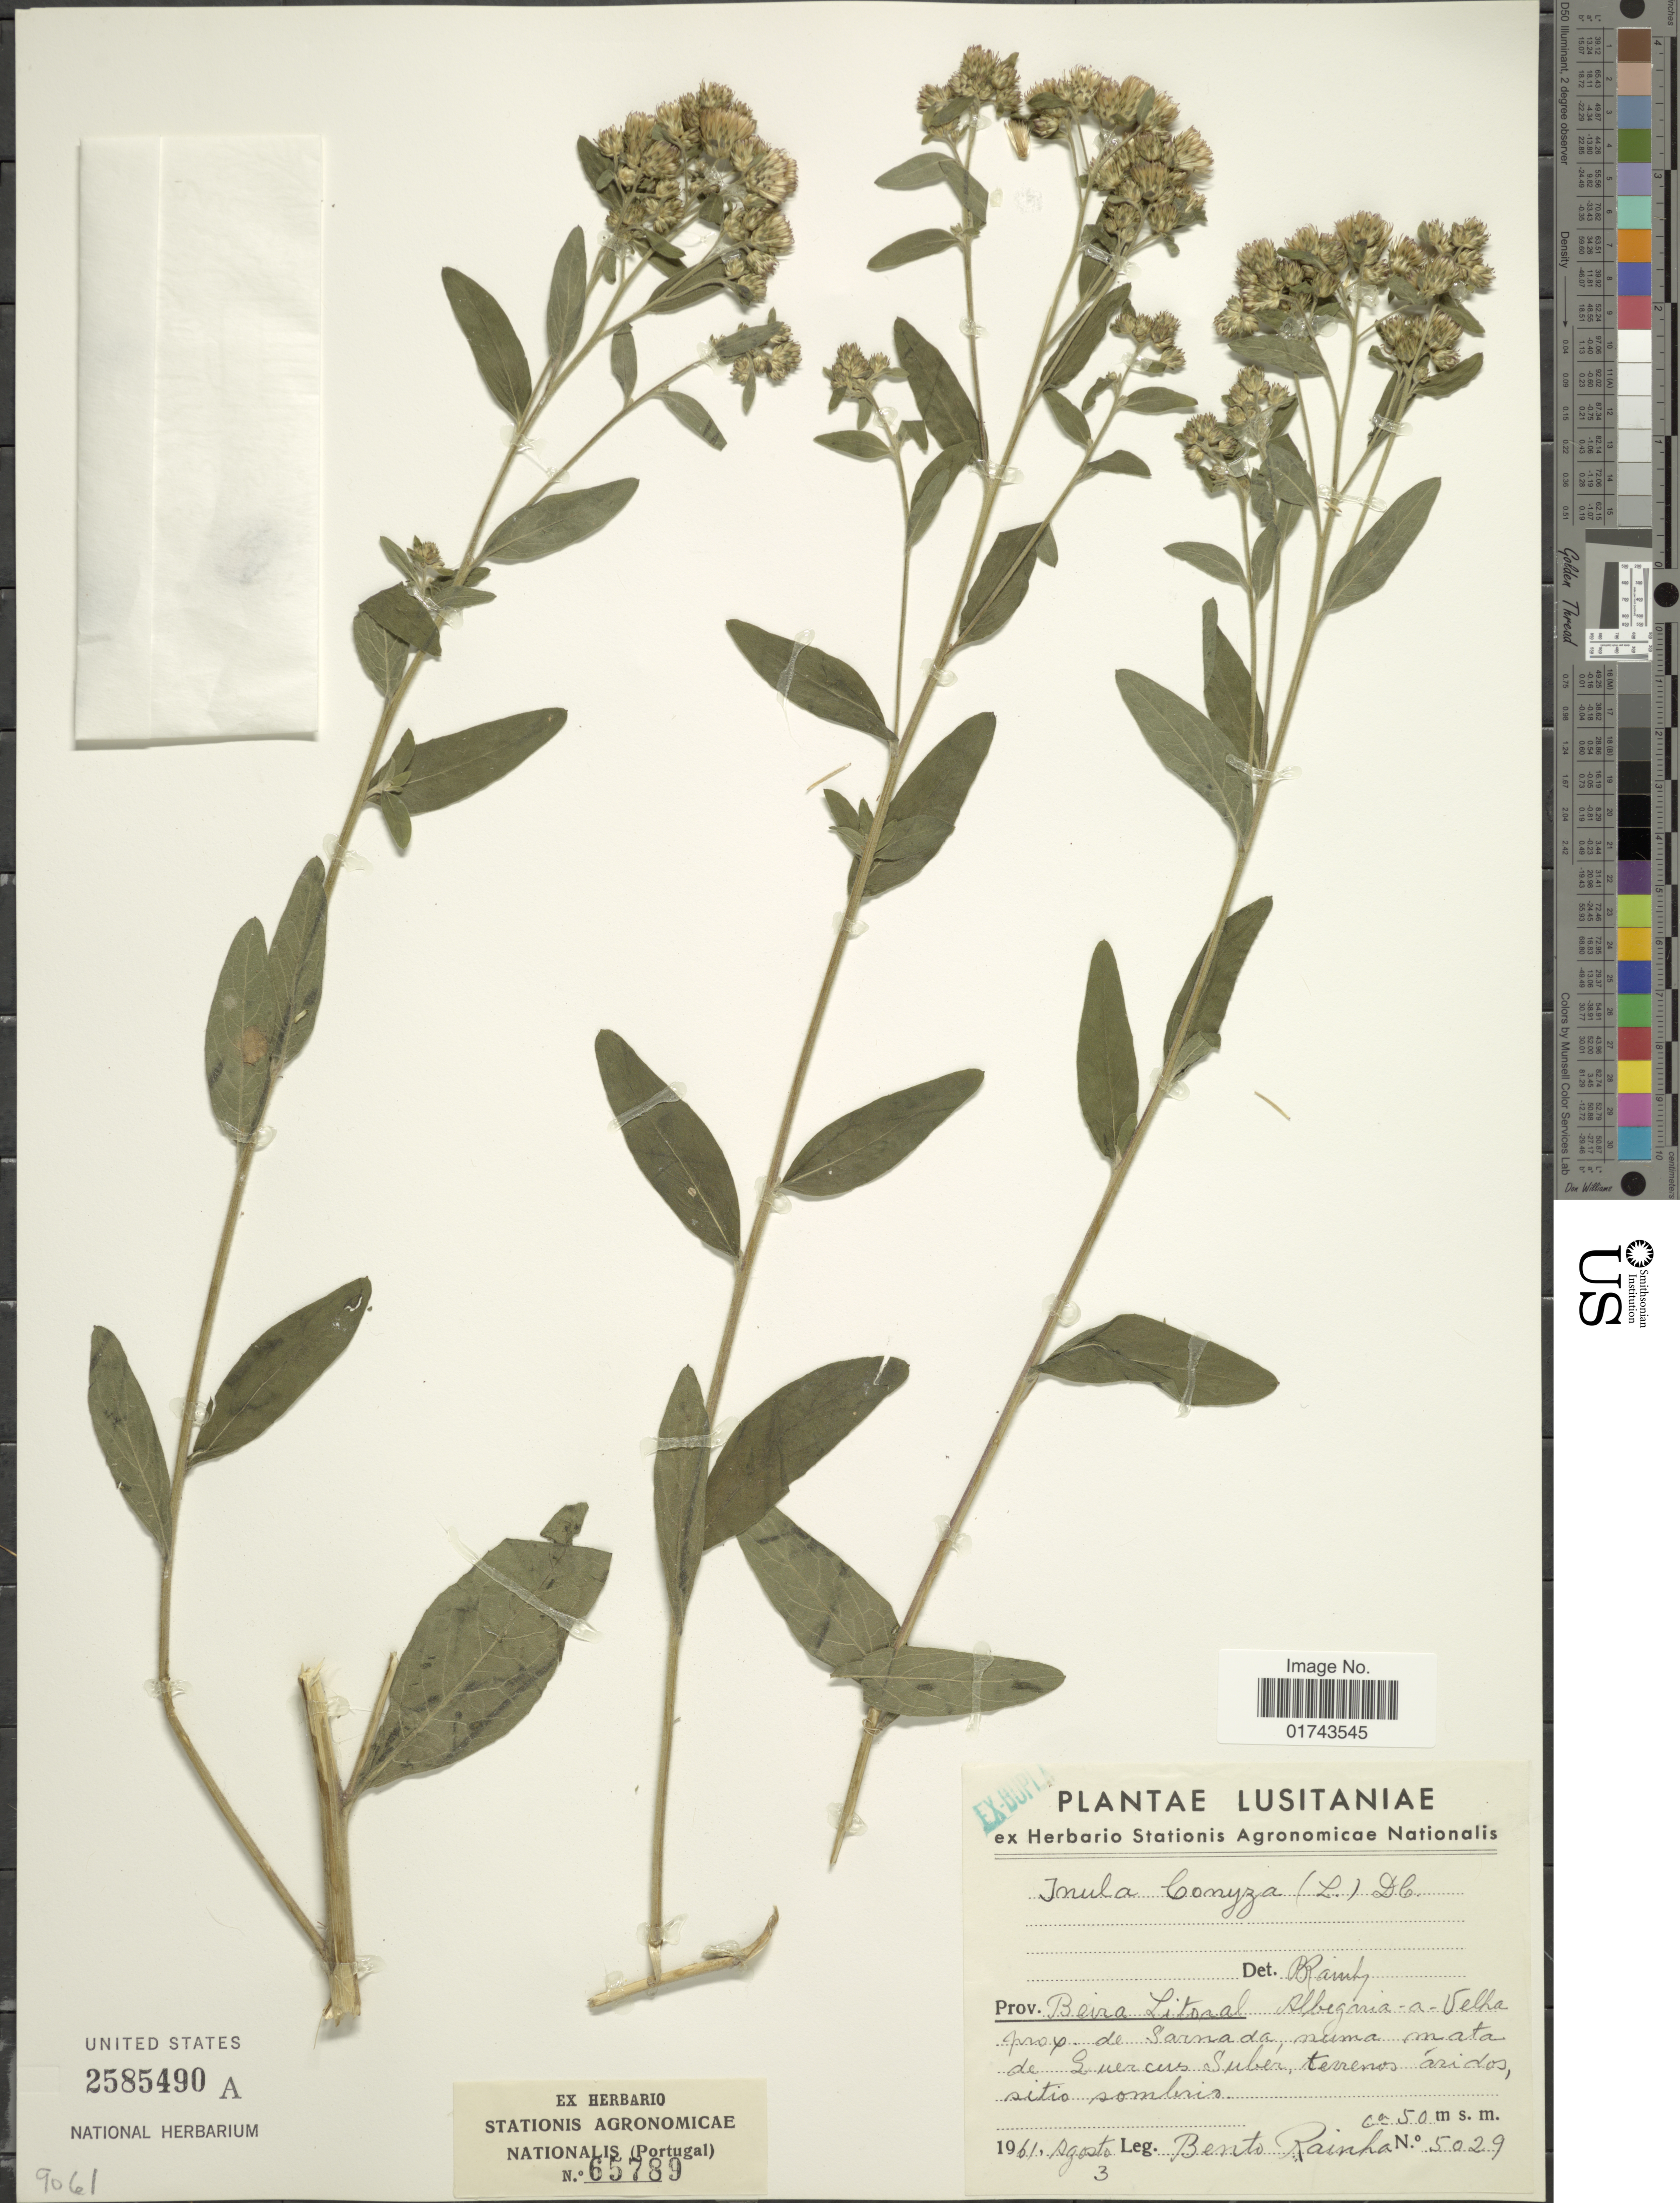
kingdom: Plantae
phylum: Tracheophyta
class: Magnoliopsida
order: Asterales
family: Asteraceae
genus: Inula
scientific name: Inula conyzae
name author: (Griess.) DC.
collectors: B. Rainha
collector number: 5029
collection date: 1961-08-03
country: Portugal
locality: Lusitaniae, Prov. Beira Litoral, Albergaria-a-Velha prop de Sarnada.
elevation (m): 50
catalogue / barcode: US 2585490A